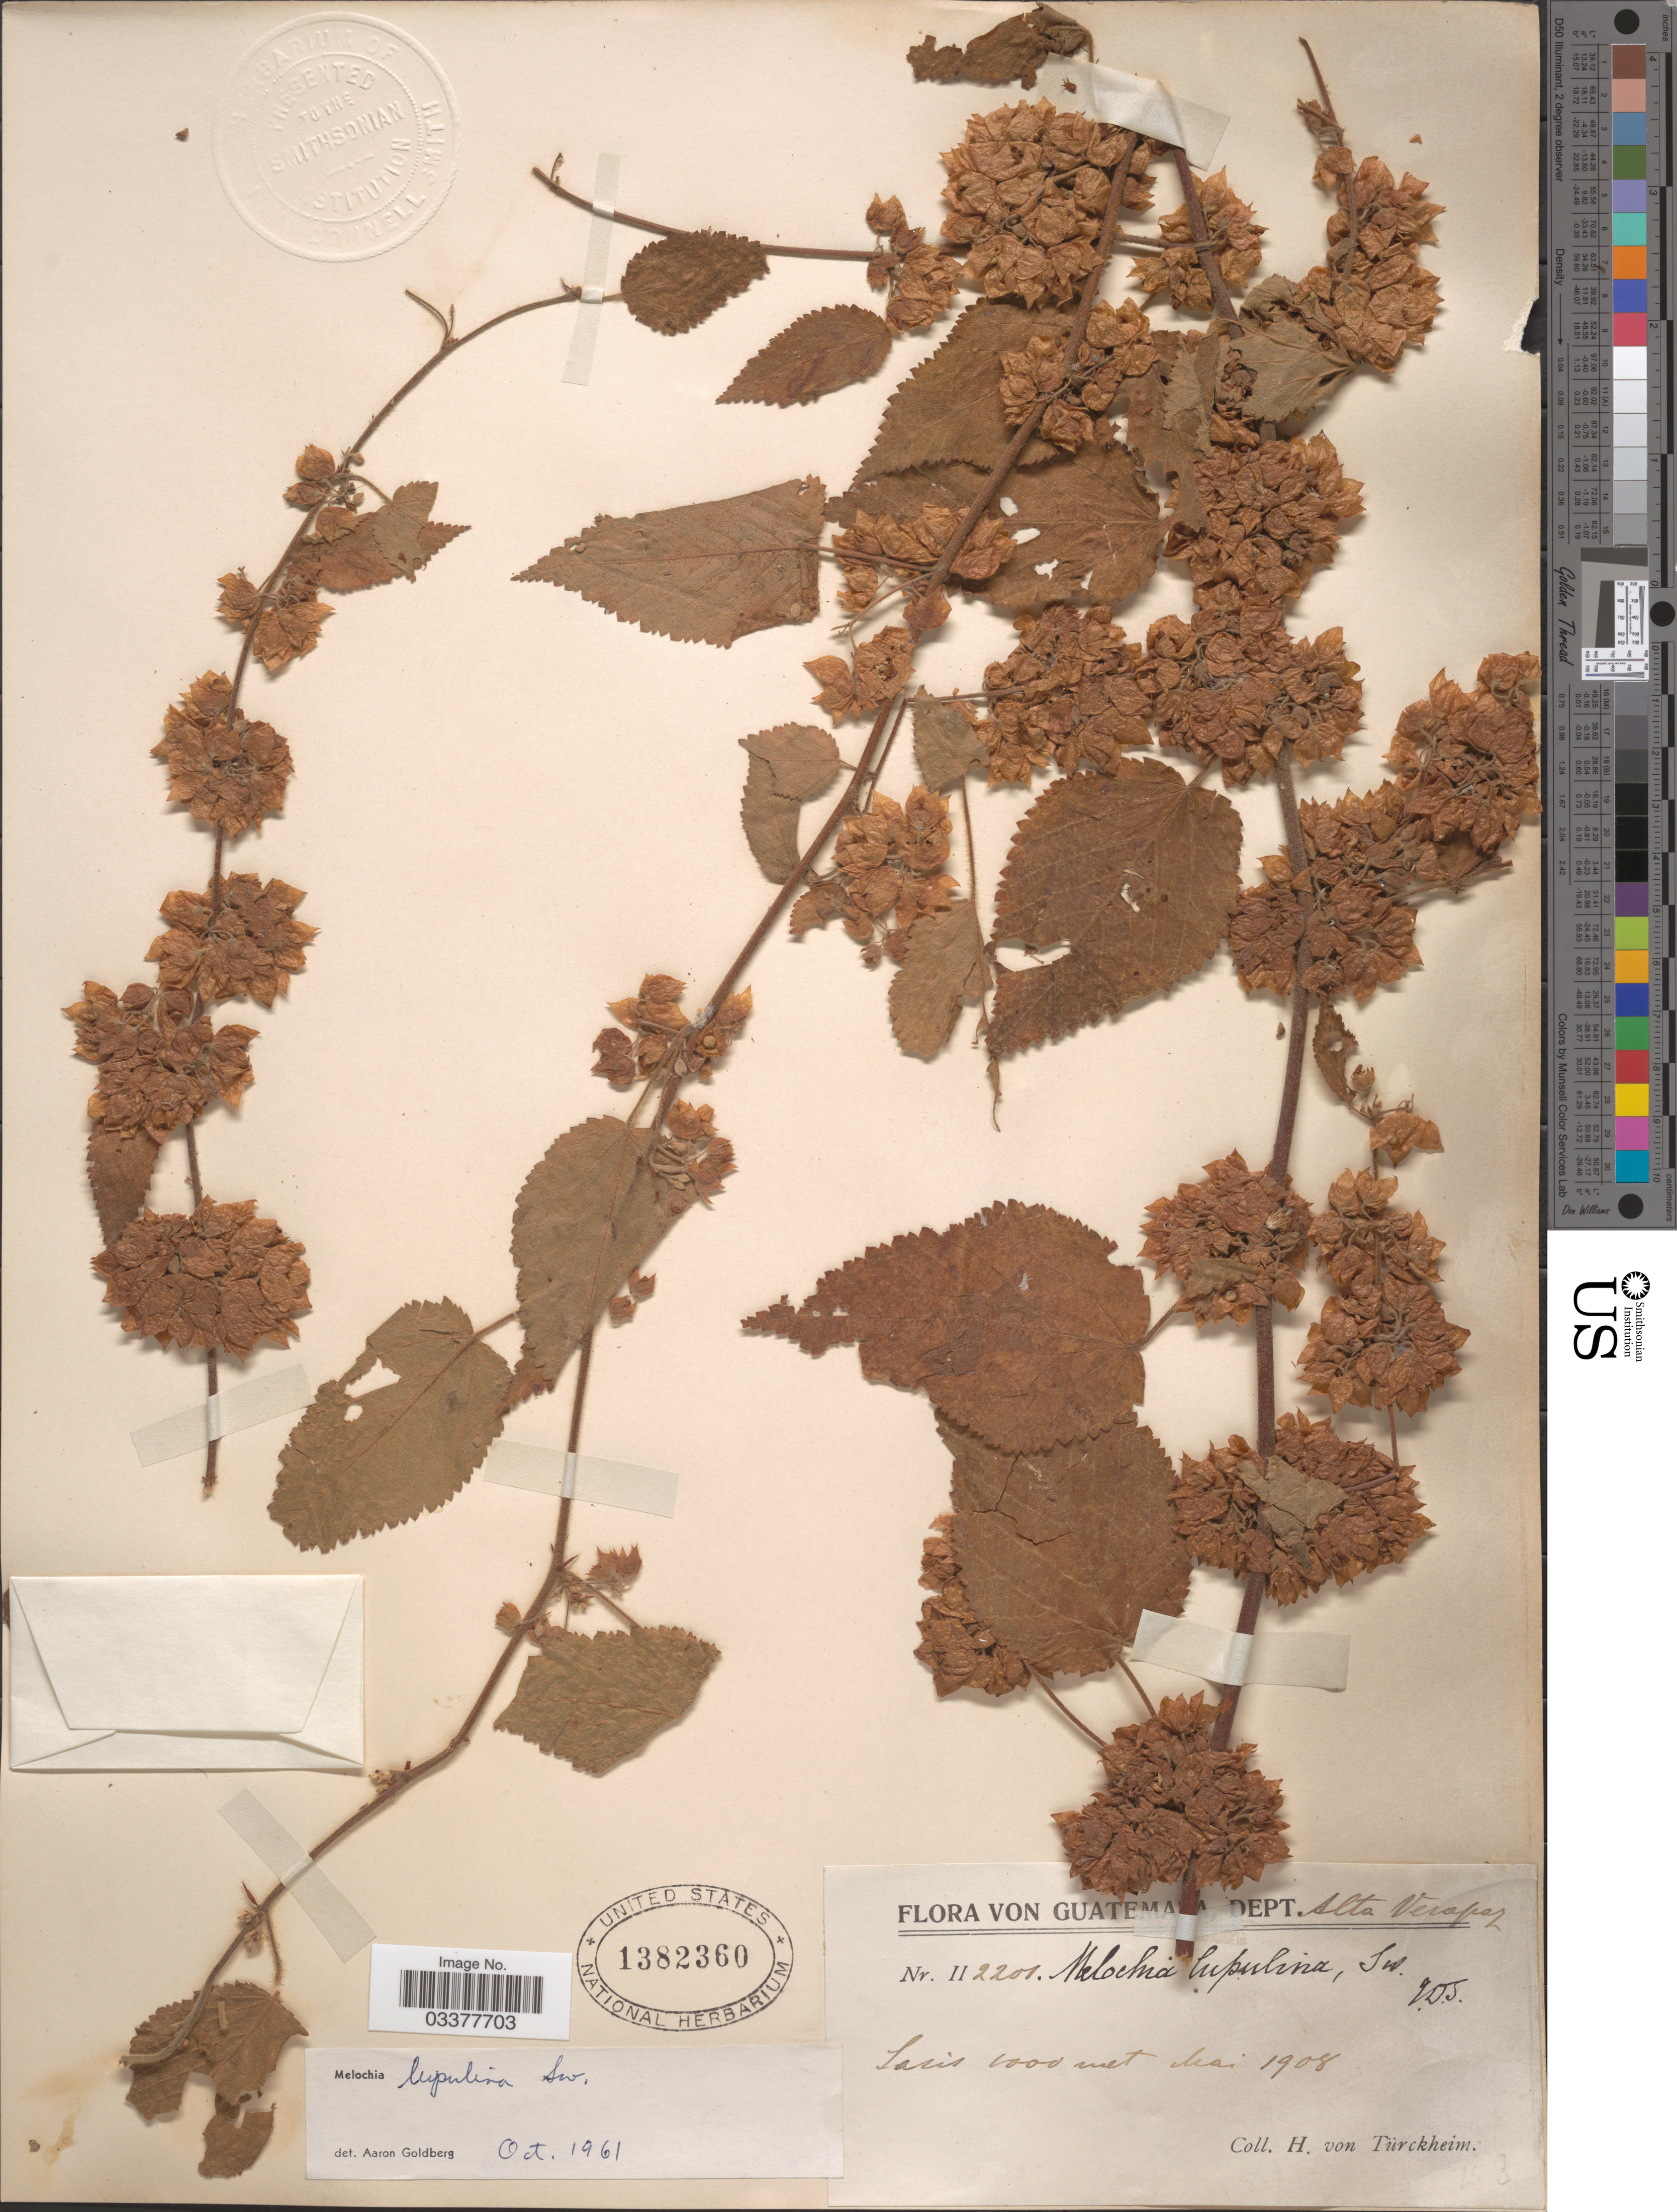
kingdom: Plantae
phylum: Tracheophyta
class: Magnoliopsida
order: Malvales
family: Malvaceae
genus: Melochia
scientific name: Melochia lupulina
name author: Sw.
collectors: H. von Türckheim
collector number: II2201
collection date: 1908-05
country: Guatemala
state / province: Alta Verapaz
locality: Sasis. Dept. Alta Verapaz.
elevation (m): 1000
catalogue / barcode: US 1382360